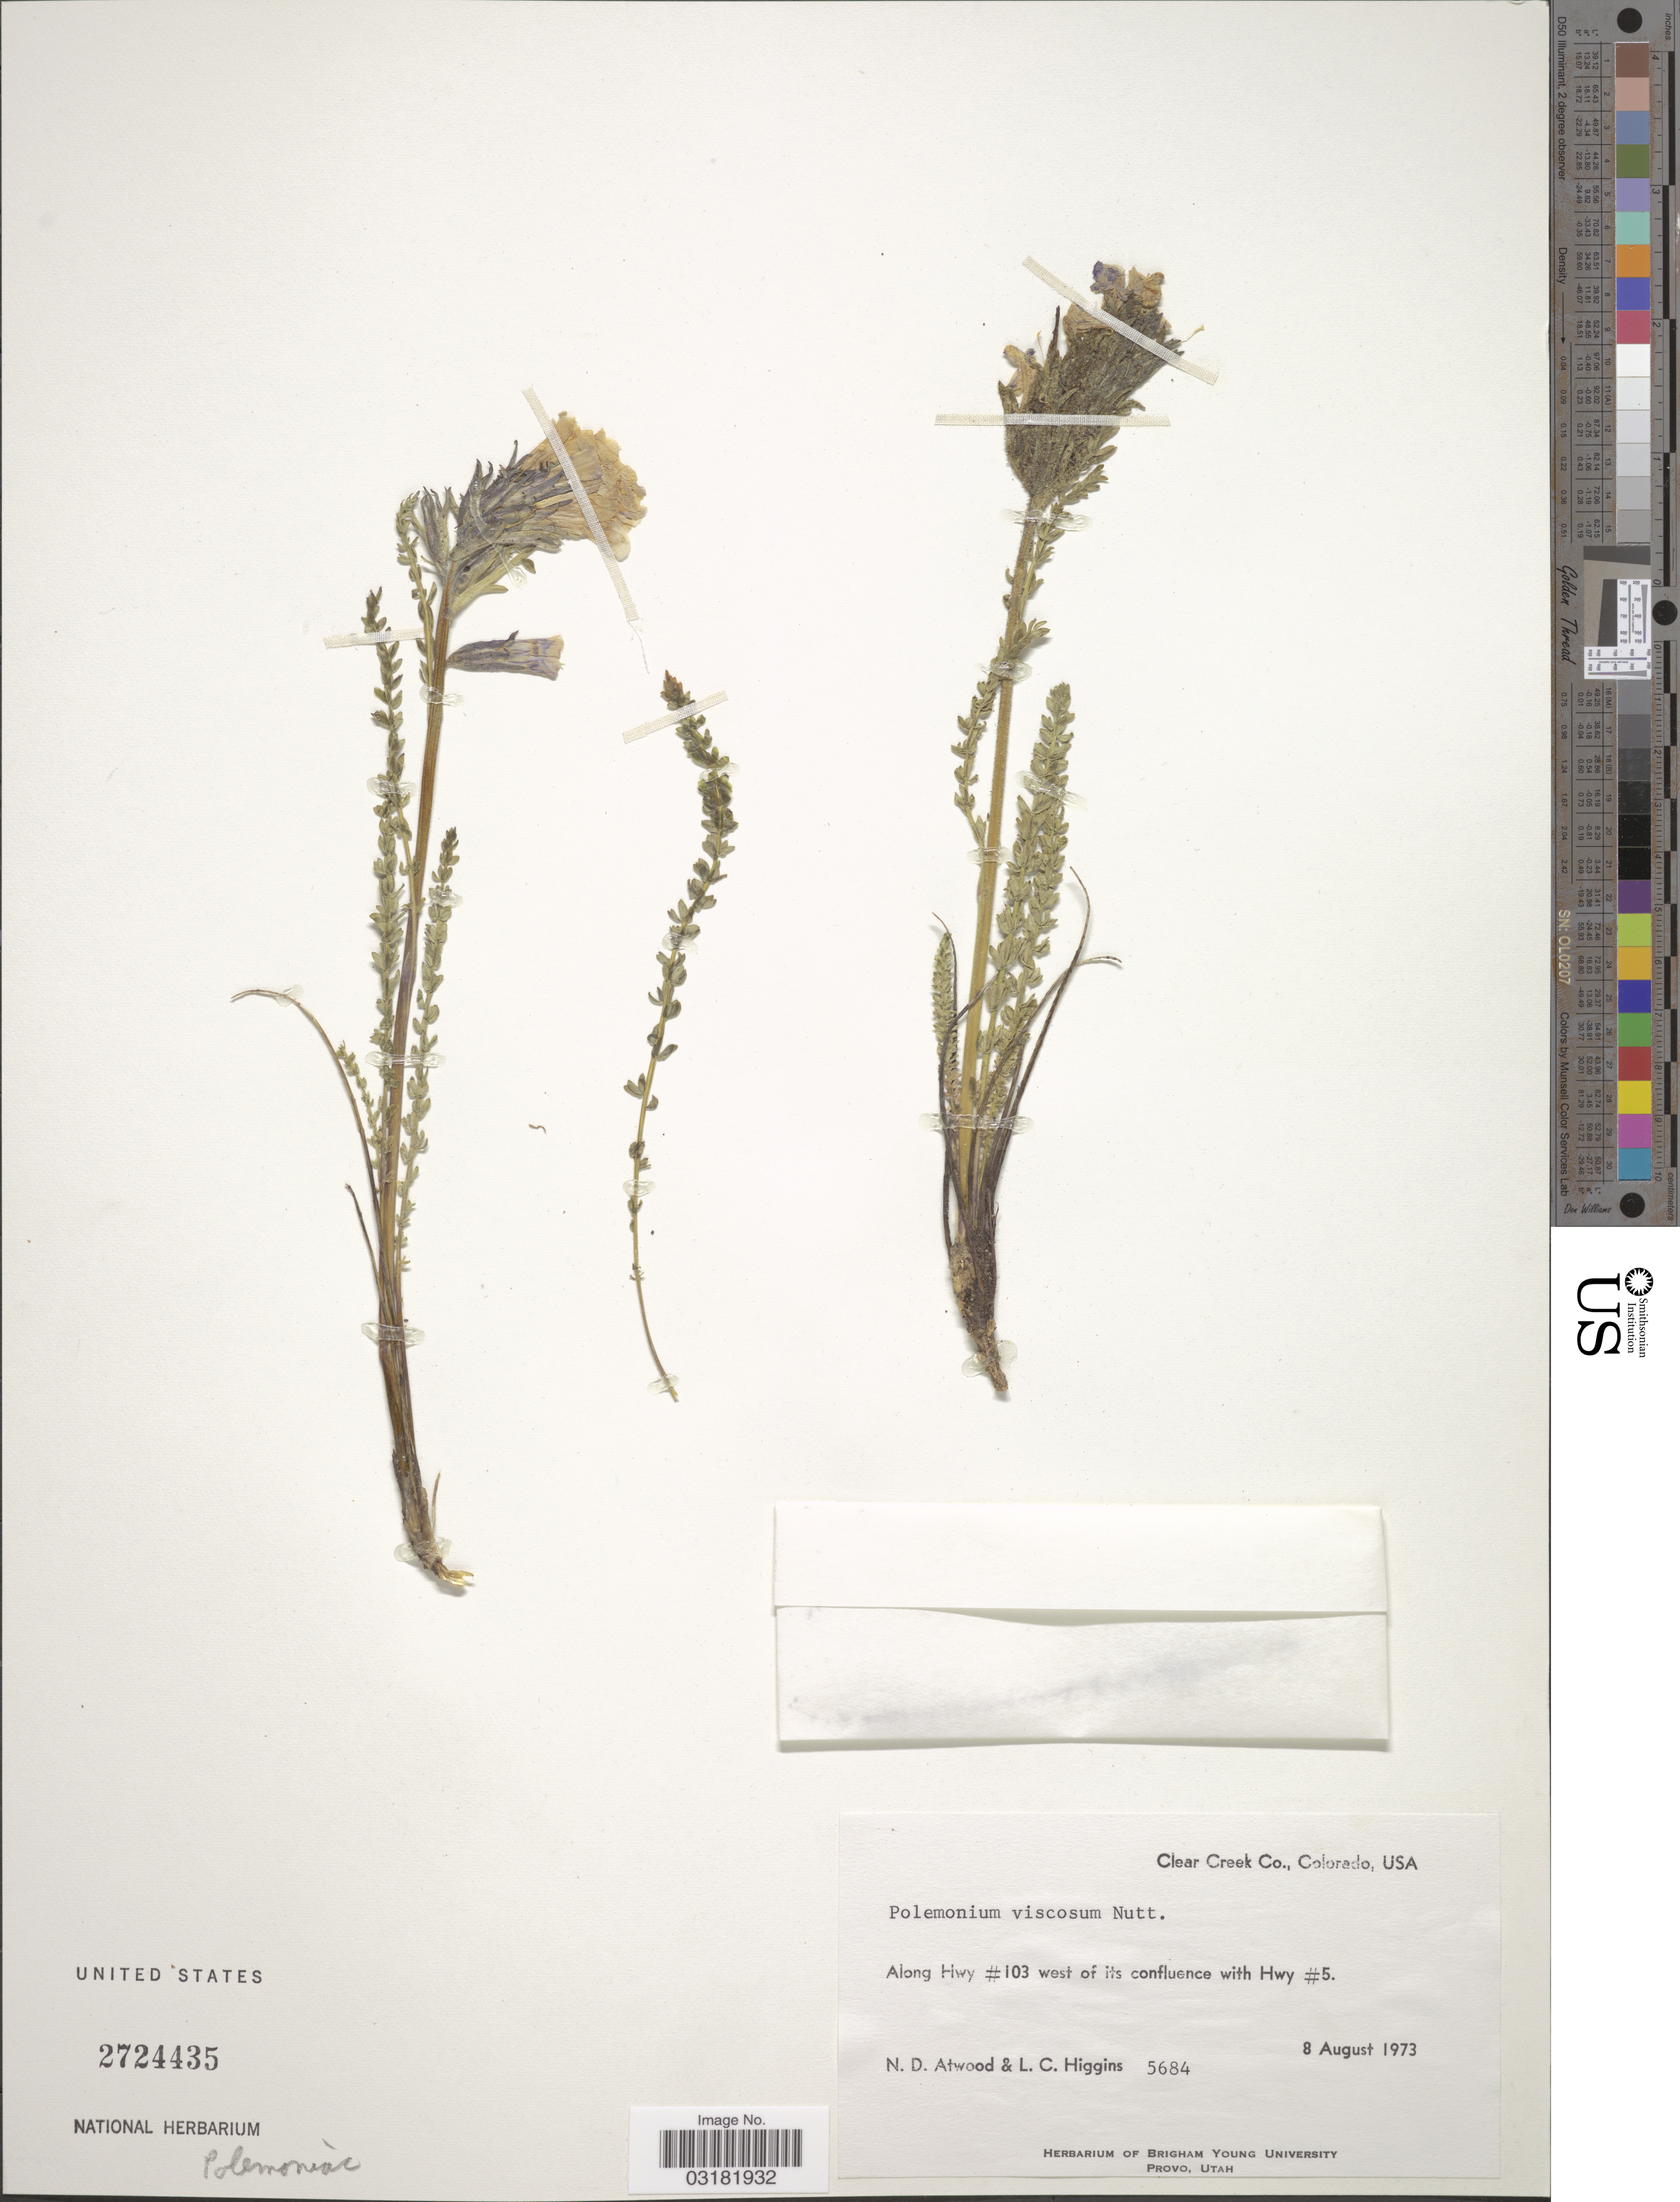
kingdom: Plantae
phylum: Tracheophyta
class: Magnoliopsida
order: Ericales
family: Polemoniaceae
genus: Polemonium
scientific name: Polemonium viscosum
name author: Nutt.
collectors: N. Atwood & L. Higgins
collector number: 5684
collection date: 1973-08-08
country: United States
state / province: Colorado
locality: Clear Creek Co., Along Hwy #103 west of its confluence with Hwy #5.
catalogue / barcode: US 2724435